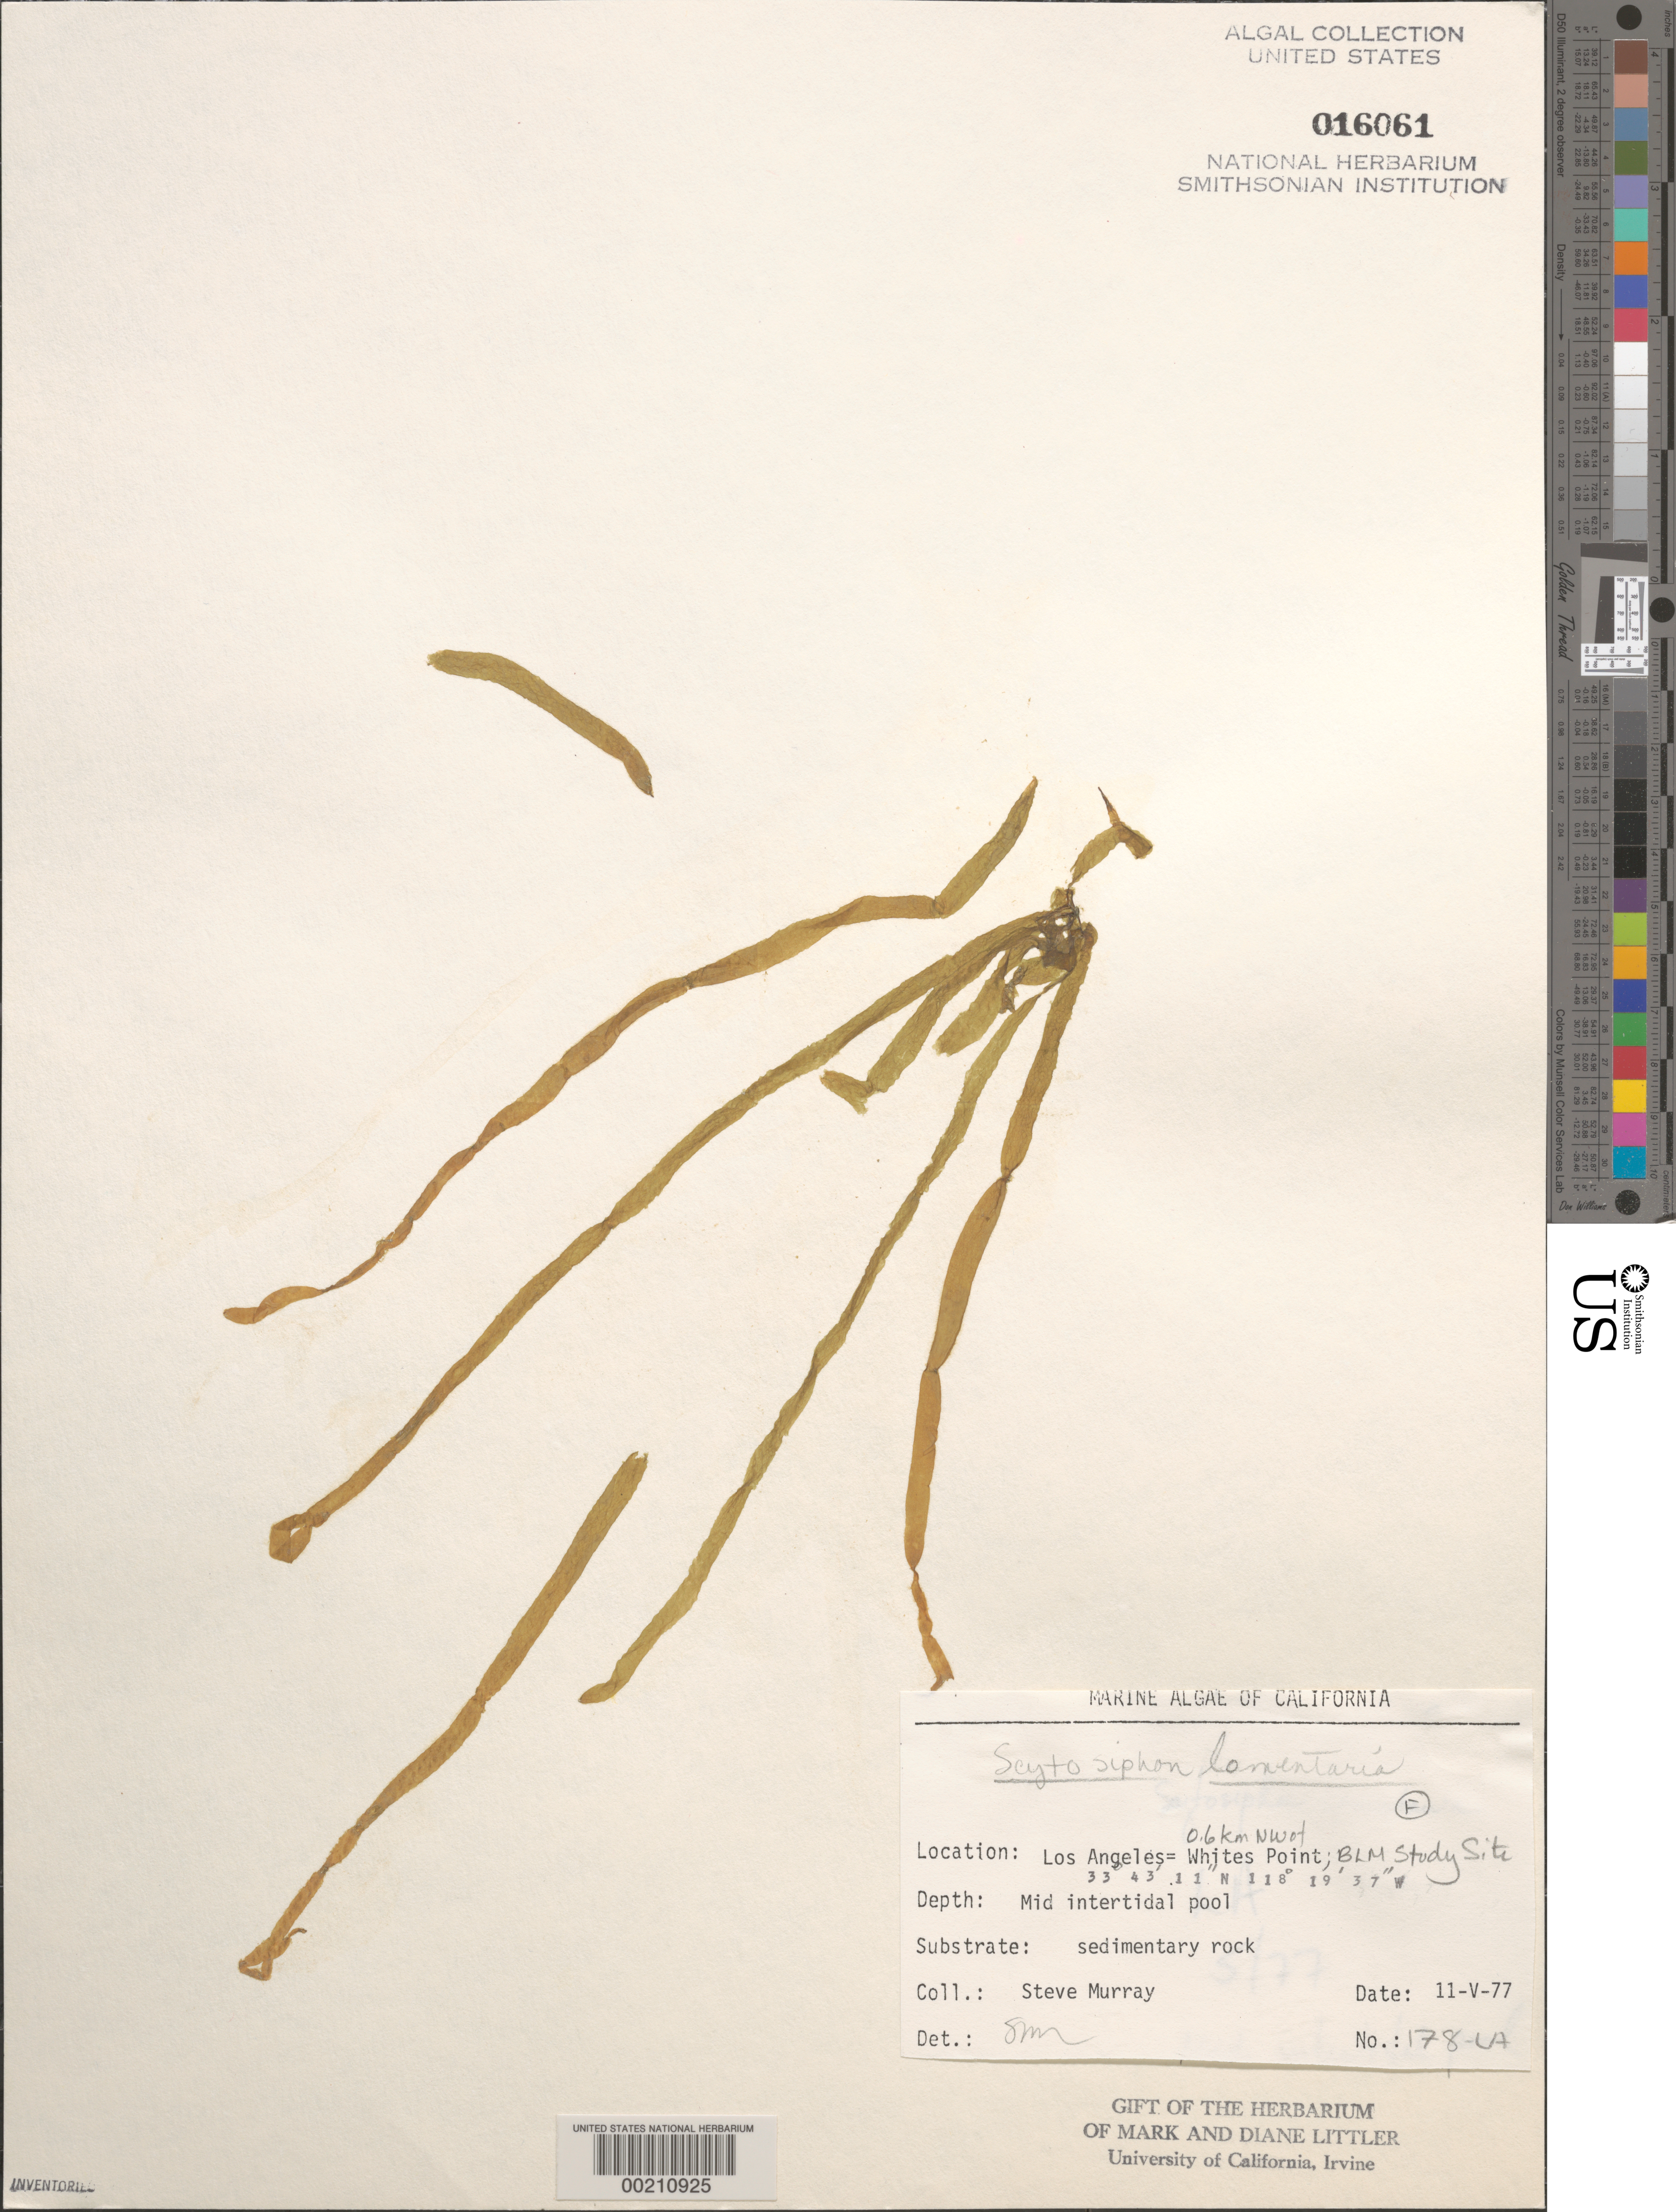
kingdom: Chromista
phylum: Ochrophyta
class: Phaeophyceae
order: Scytosiphonales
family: Scytosiphonaceae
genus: Scytosiphon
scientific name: Scytosiphon lomentaria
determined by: Murray, S. N.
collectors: S. N. Murray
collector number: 178-la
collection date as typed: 11 May 1977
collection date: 1977-05-11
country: United States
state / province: California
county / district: Los Angeles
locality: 0.6 km northwest of Whites Point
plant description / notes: BLM-SOCALBIGHT Rocky Intertidal Survey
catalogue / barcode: US 16061